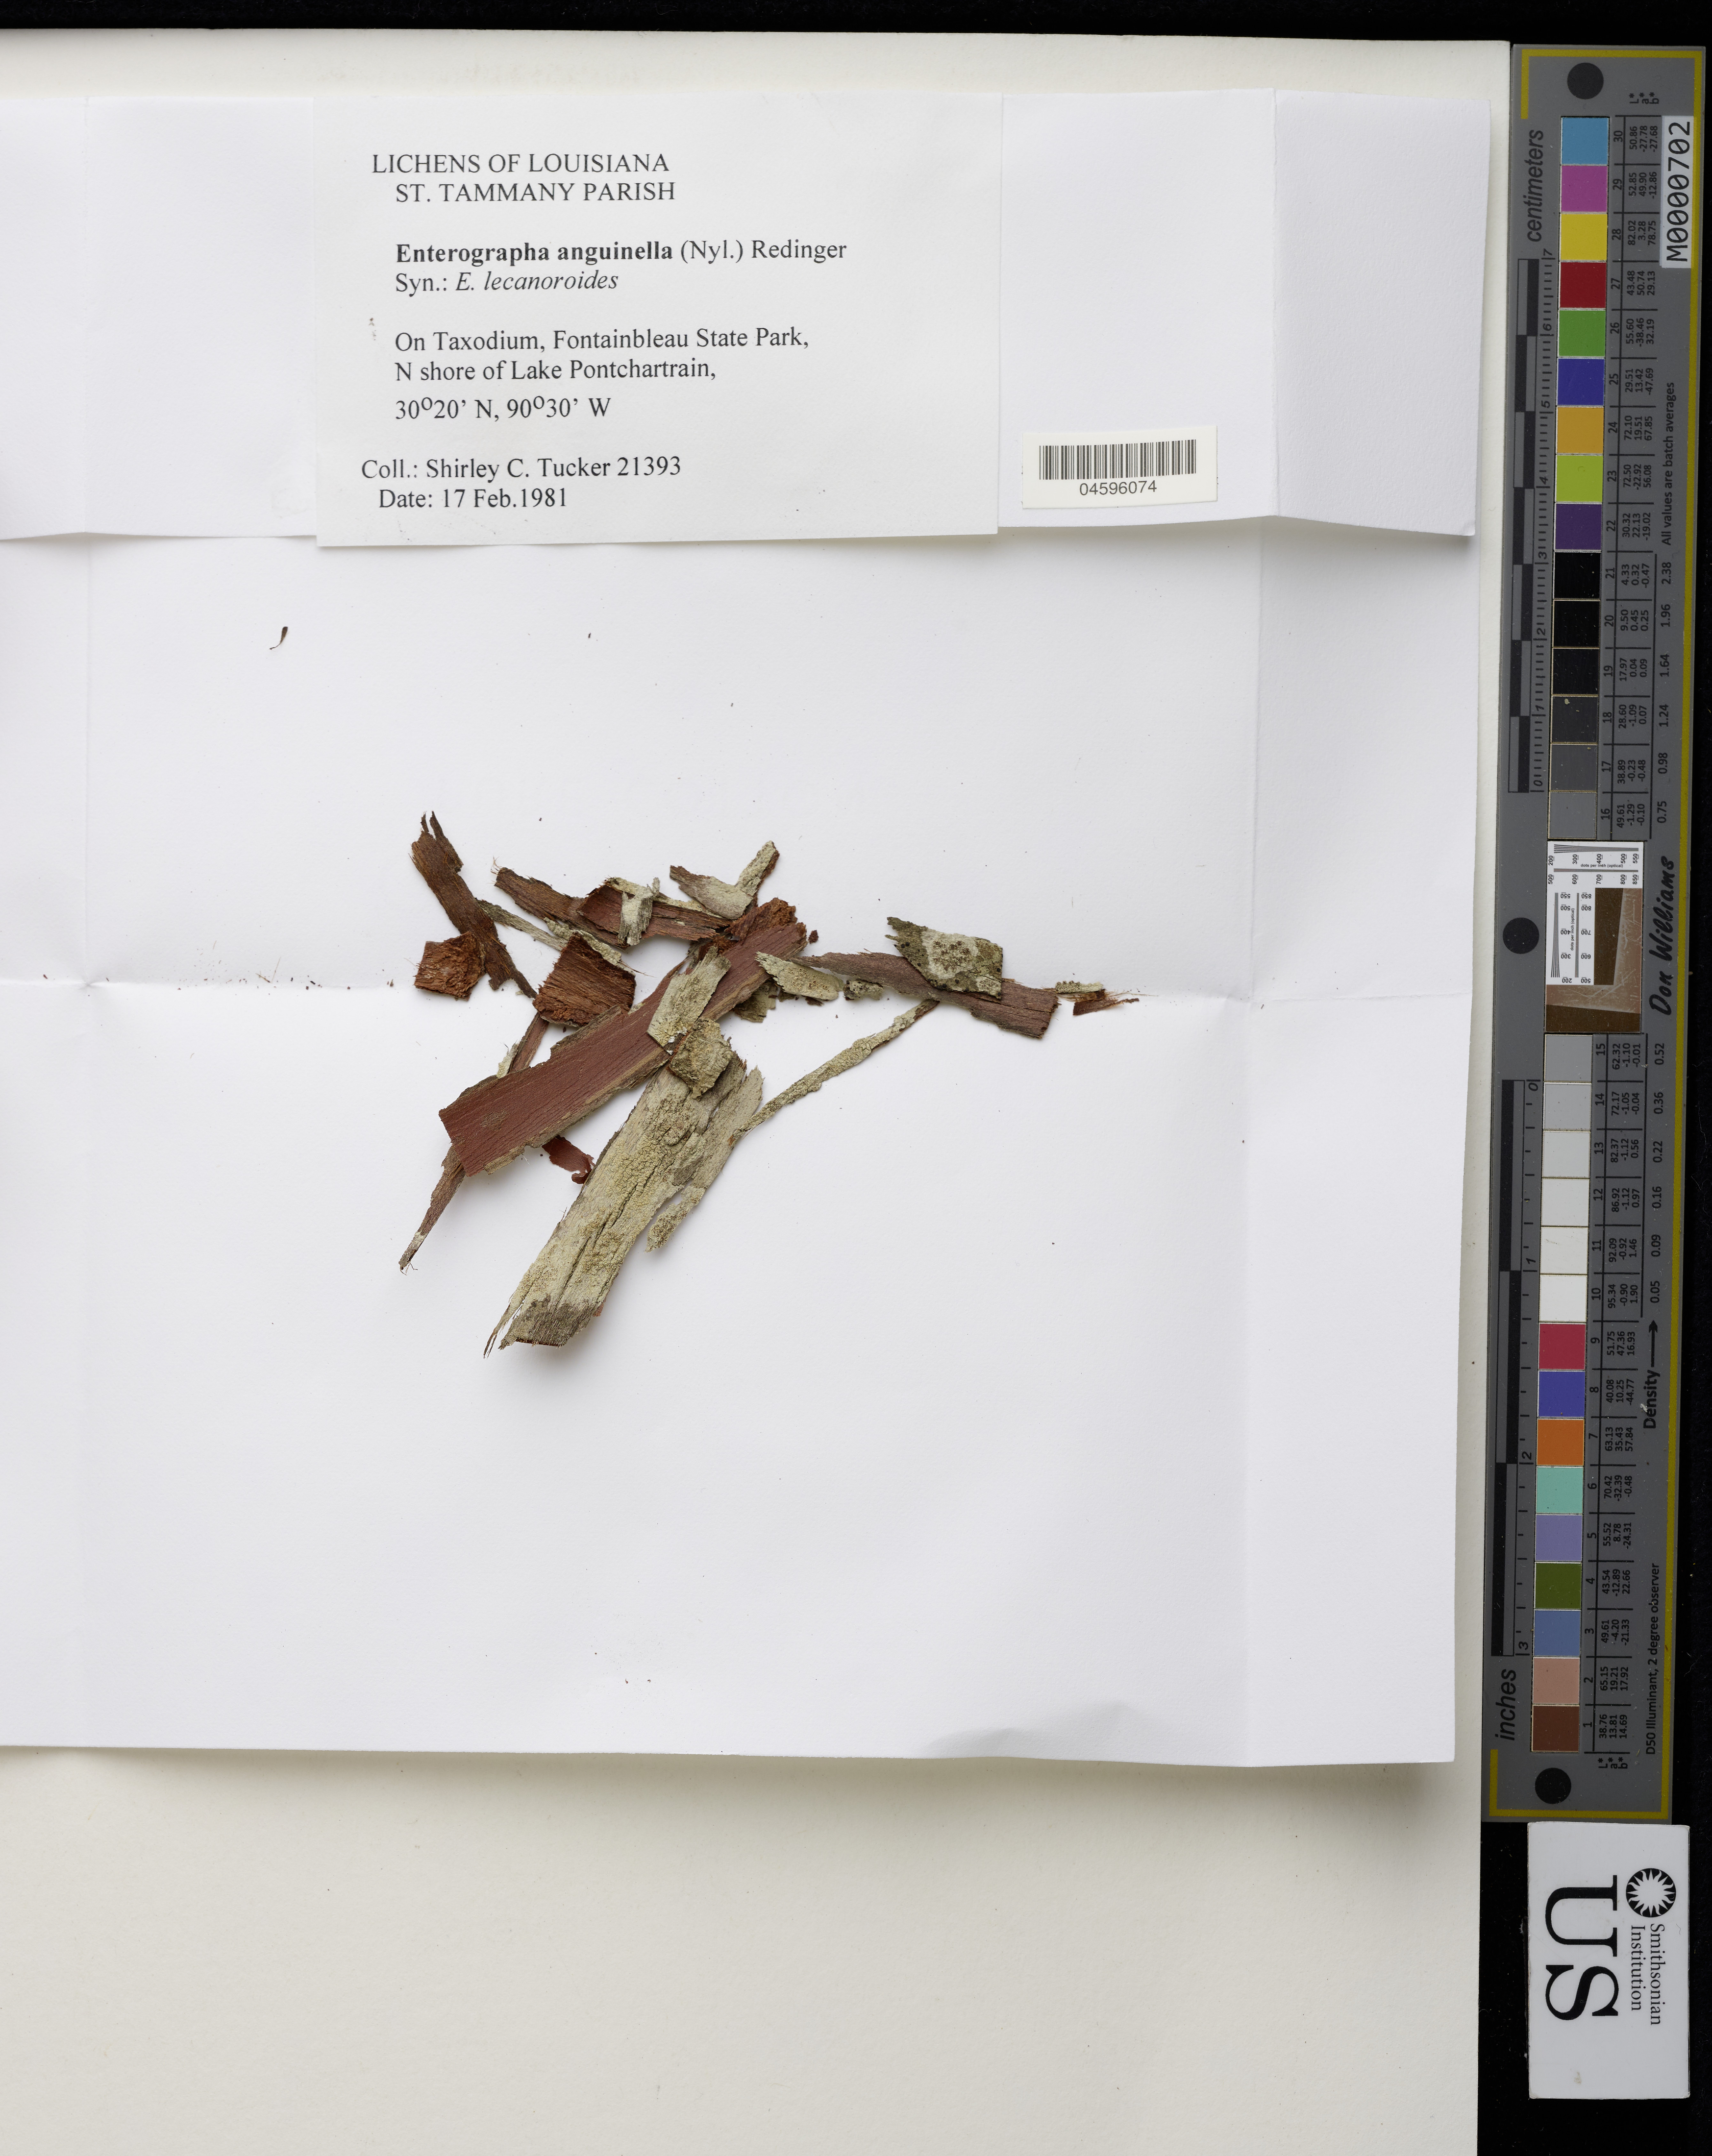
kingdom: Fungi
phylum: Ascomycota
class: Arthoniomycetes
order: Arthoniales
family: Roccellaceae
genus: Enterographa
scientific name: Enterographa anguinella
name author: (Nyl.) Redinger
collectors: S. Tucker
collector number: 21393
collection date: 1981-02-17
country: United States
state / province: Louisiana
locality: St. Tammany Parish. Fontainbleau State Park, N shore of Lake Pontchartrain.